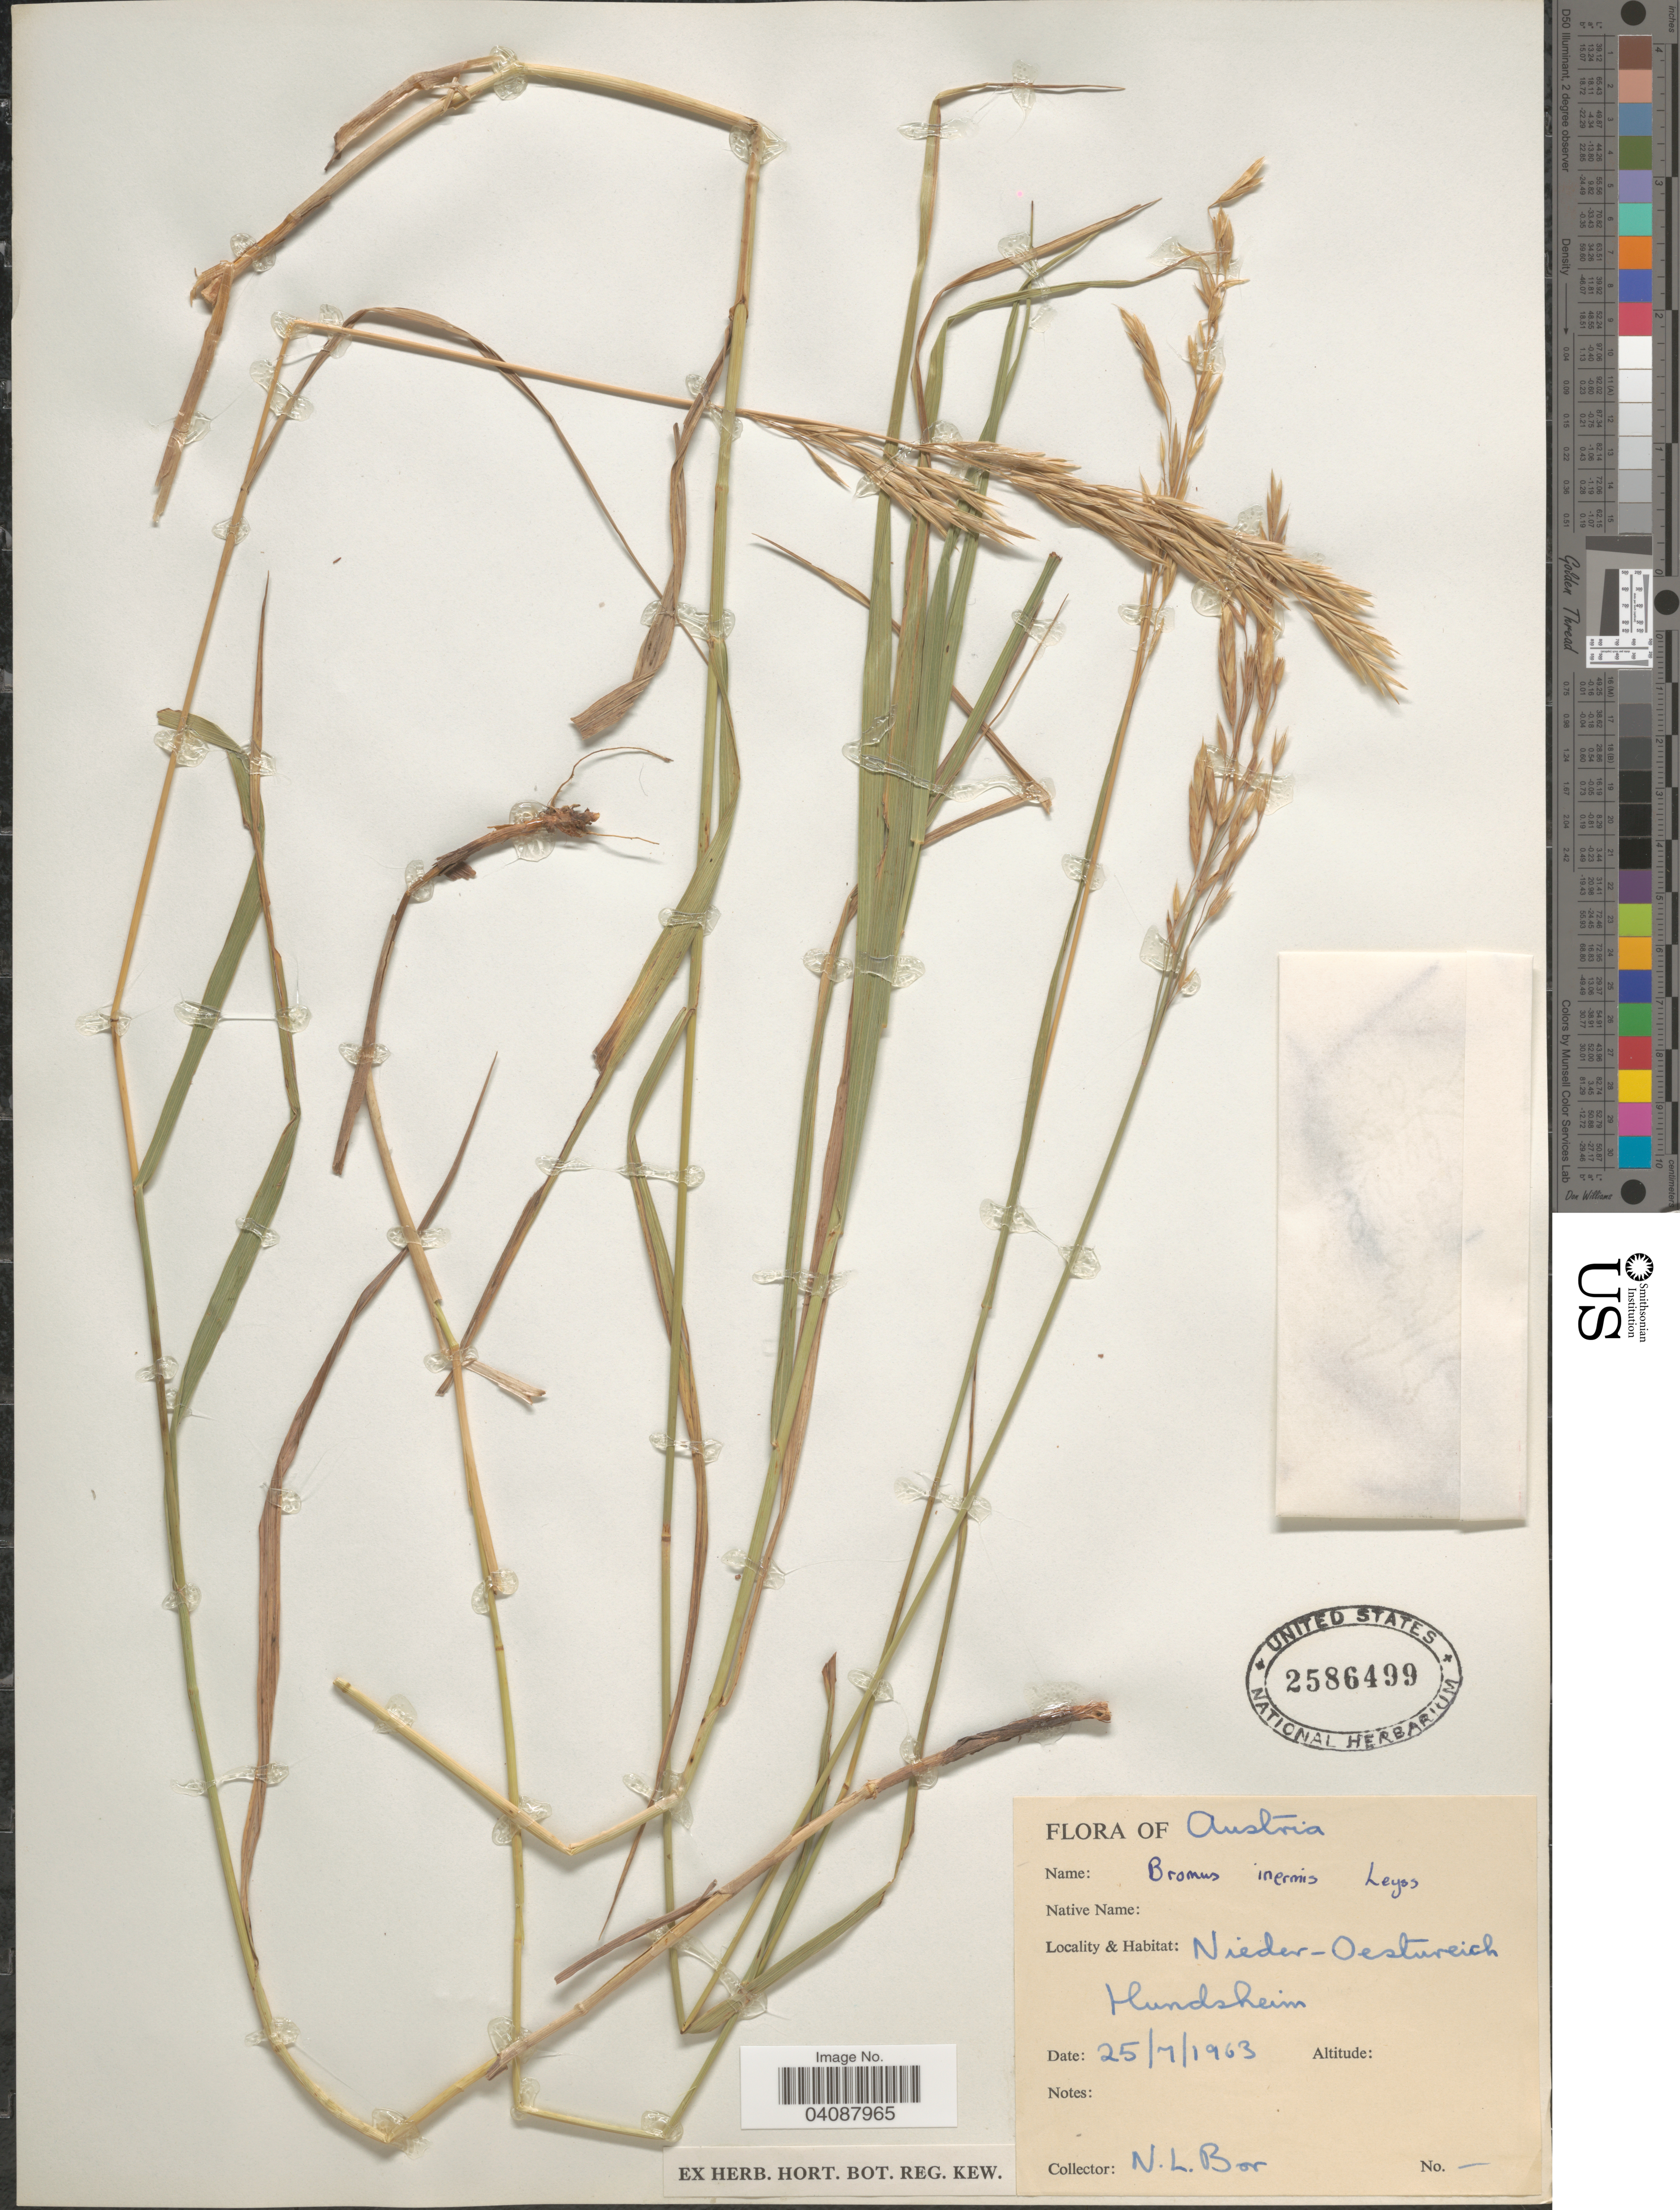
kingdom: Plantae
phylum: Tracheophyta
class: Liliopsida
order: Poales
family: Poaceae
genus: Bromus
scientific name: Bromus inermis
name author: Leyss.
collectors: N. L. Bor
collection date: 1963-07-25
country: Austria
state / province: Niederosterreich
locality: Nieder-Oestureich. Hundsheim.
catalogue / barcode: US 2586499